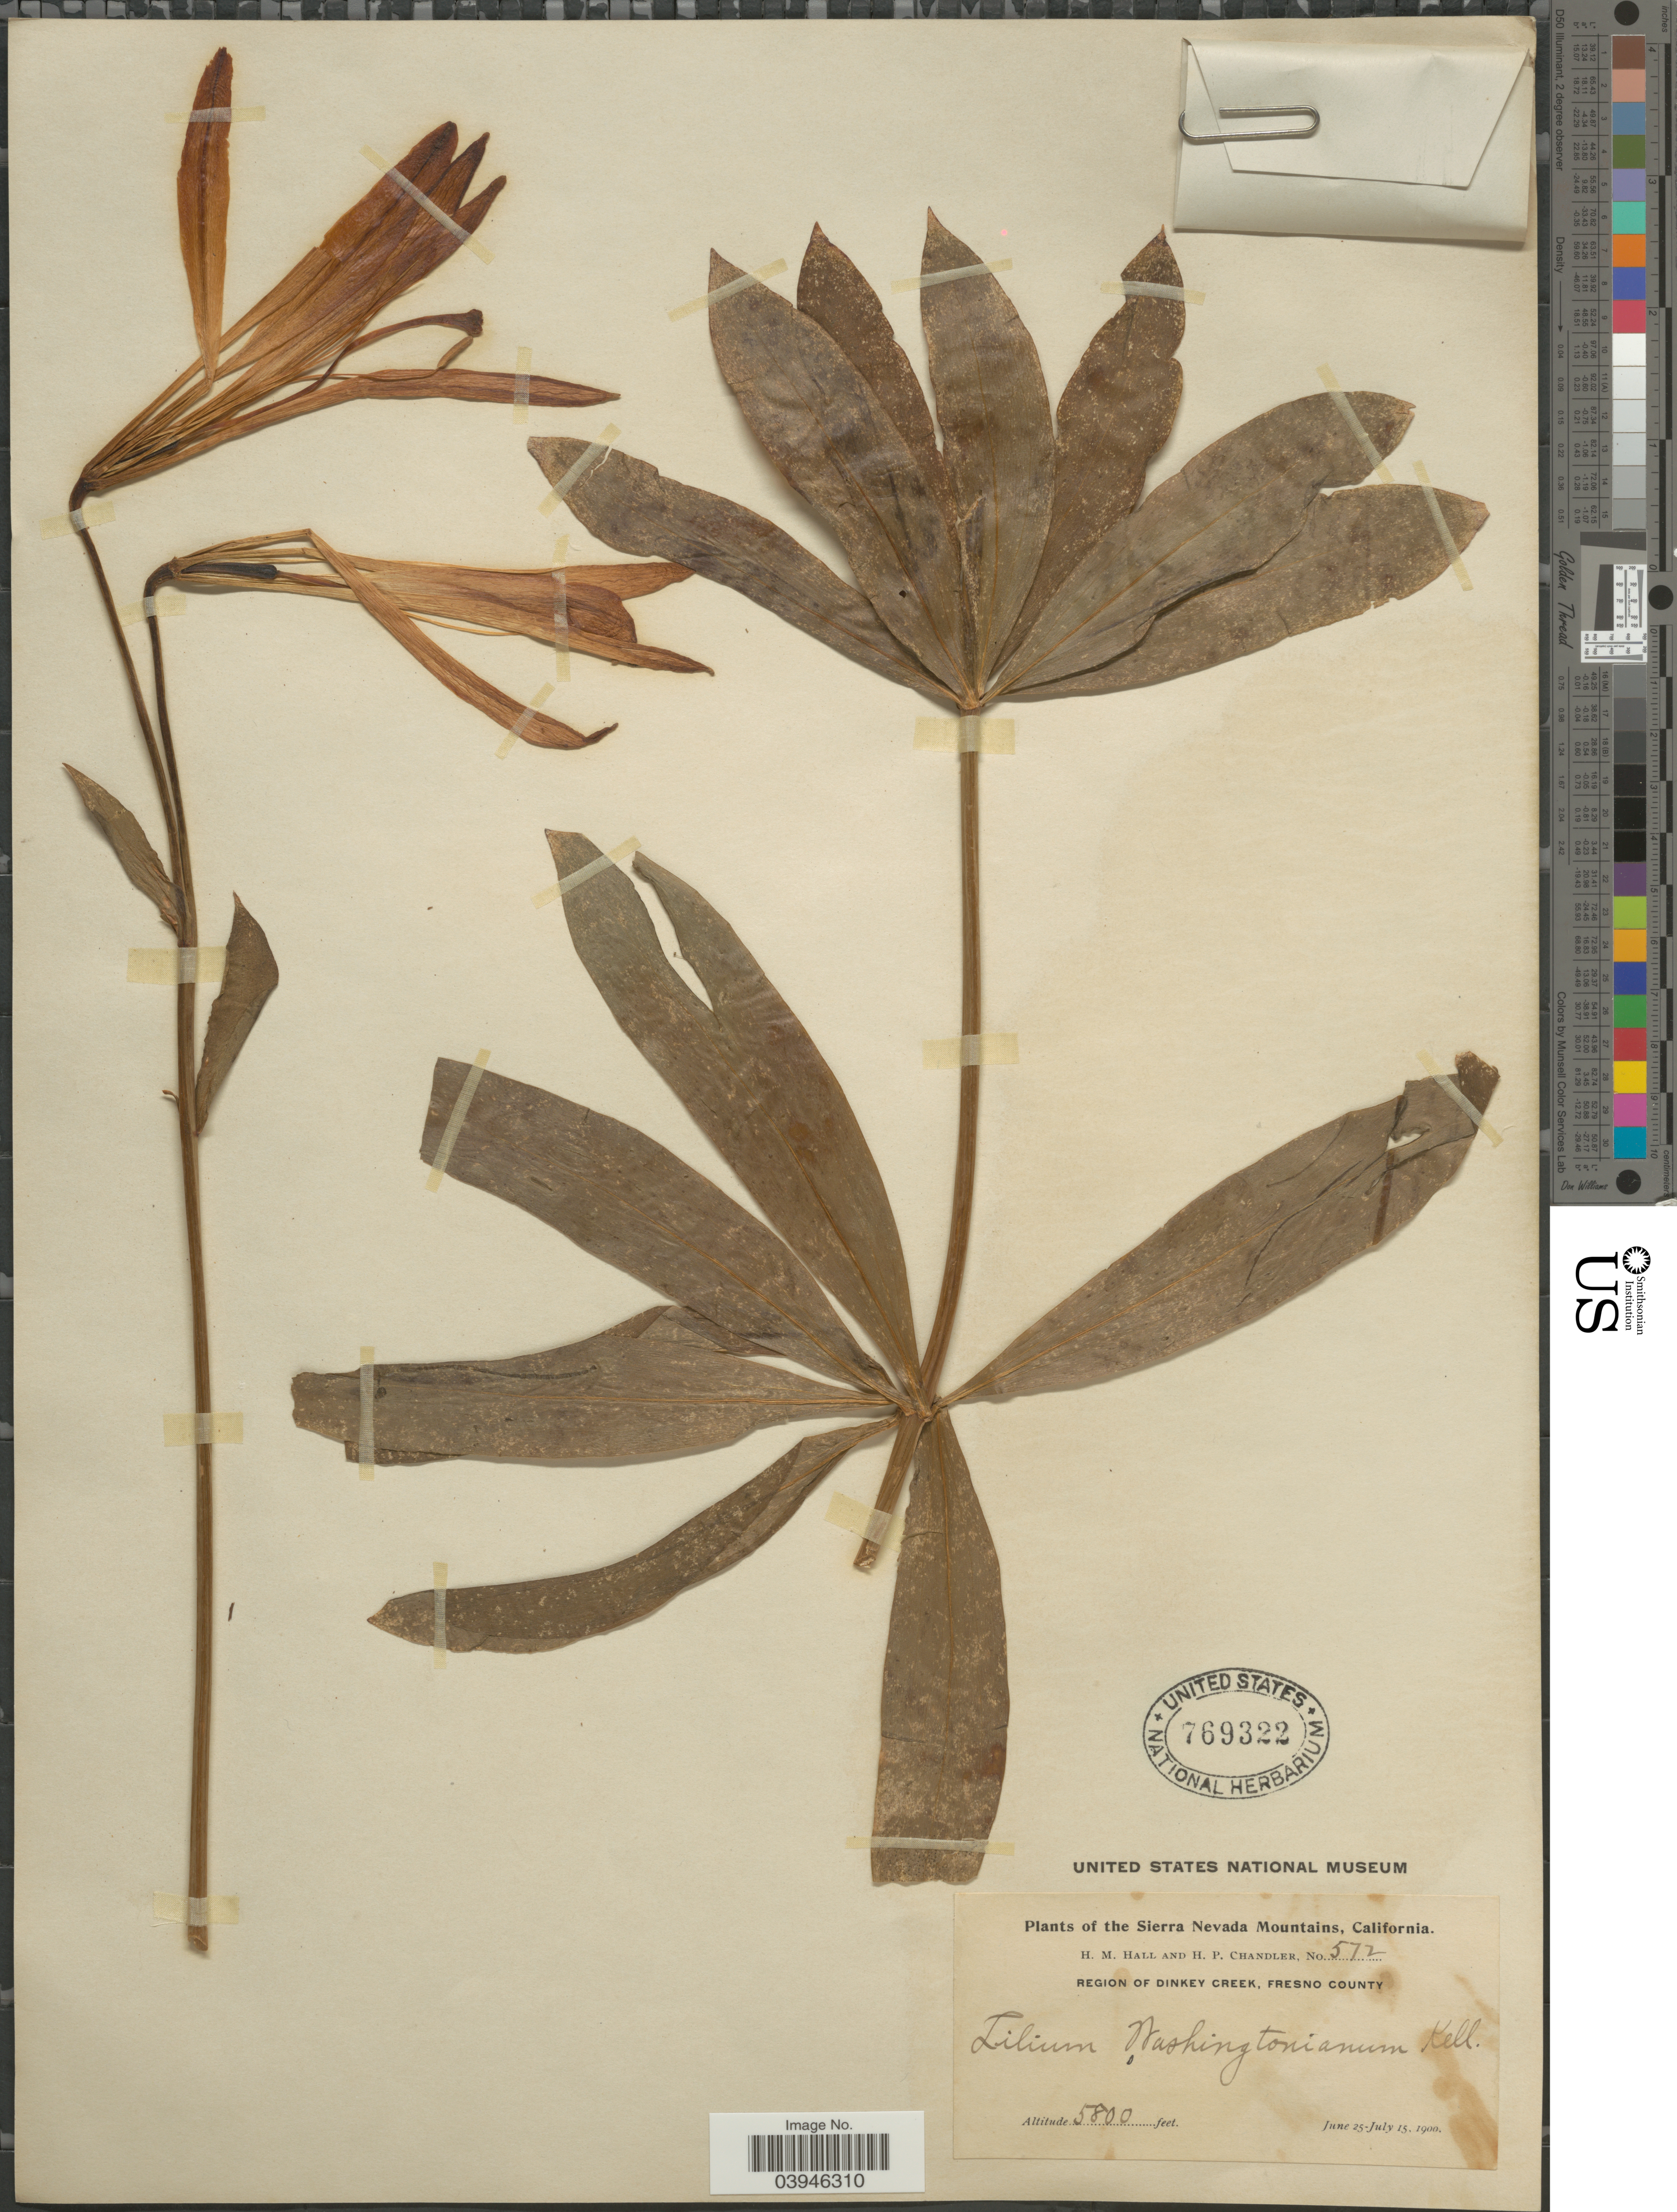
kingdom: Plantae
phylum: Tracheophyta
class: Liliopsida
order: Liliales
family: Liliaceae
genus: Lilium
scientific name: Lilium washingtonianum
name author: Kellogg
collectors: H. M. Hall & H. Chandler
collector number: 572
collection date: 1900-06-25/1900-07-15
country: United States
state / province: California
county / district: Fresno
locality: Sierra Nevada Mountains. Region of Dinkey Creek, Fresno County.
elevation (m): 1768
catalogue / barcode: US 769322